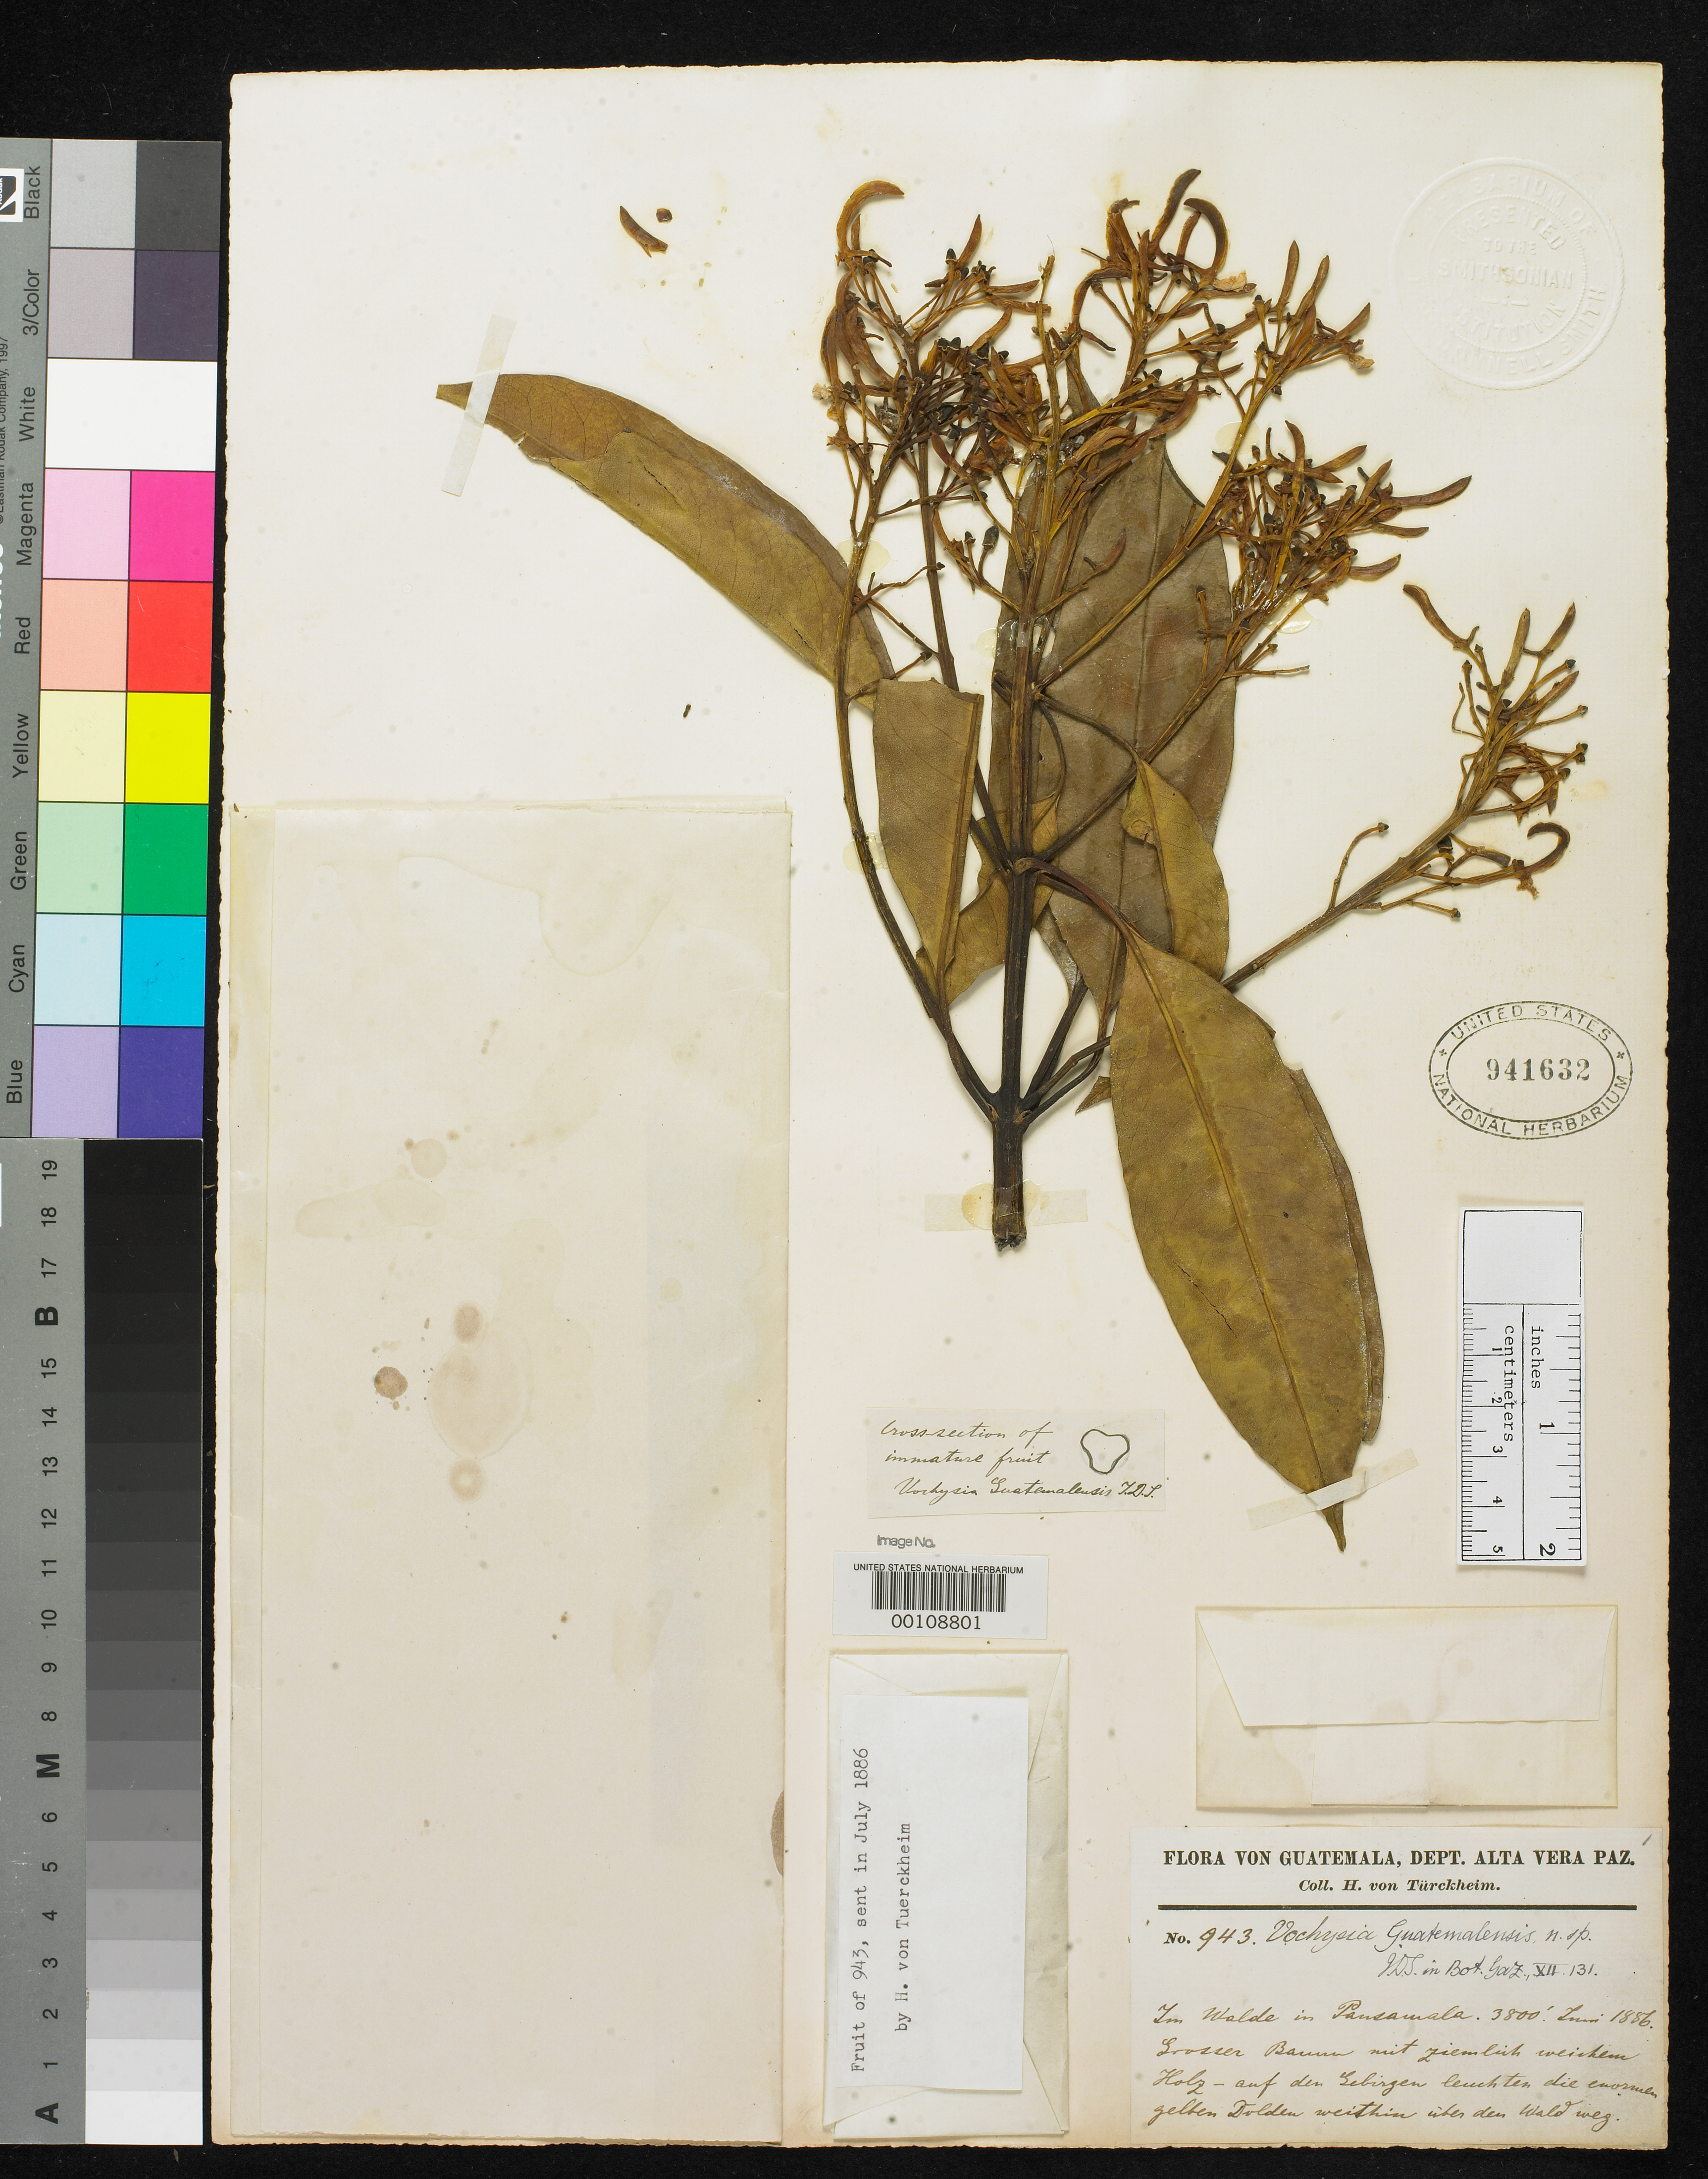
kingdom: Plantae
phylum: Tracheophyta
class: Magnoliopsida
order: Myrtales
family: Vochysiaceae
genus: Vochysia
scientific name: Vochysia guatemalensis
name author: Donn. Sm.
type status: Type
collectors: H. von Türckheim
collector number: J.D.S. 943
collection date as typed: Jun 1886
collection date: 1886-06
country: Guatemala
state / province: Alta Verapaz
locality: Pansamalá.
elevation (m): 1158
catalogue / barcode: US 941632